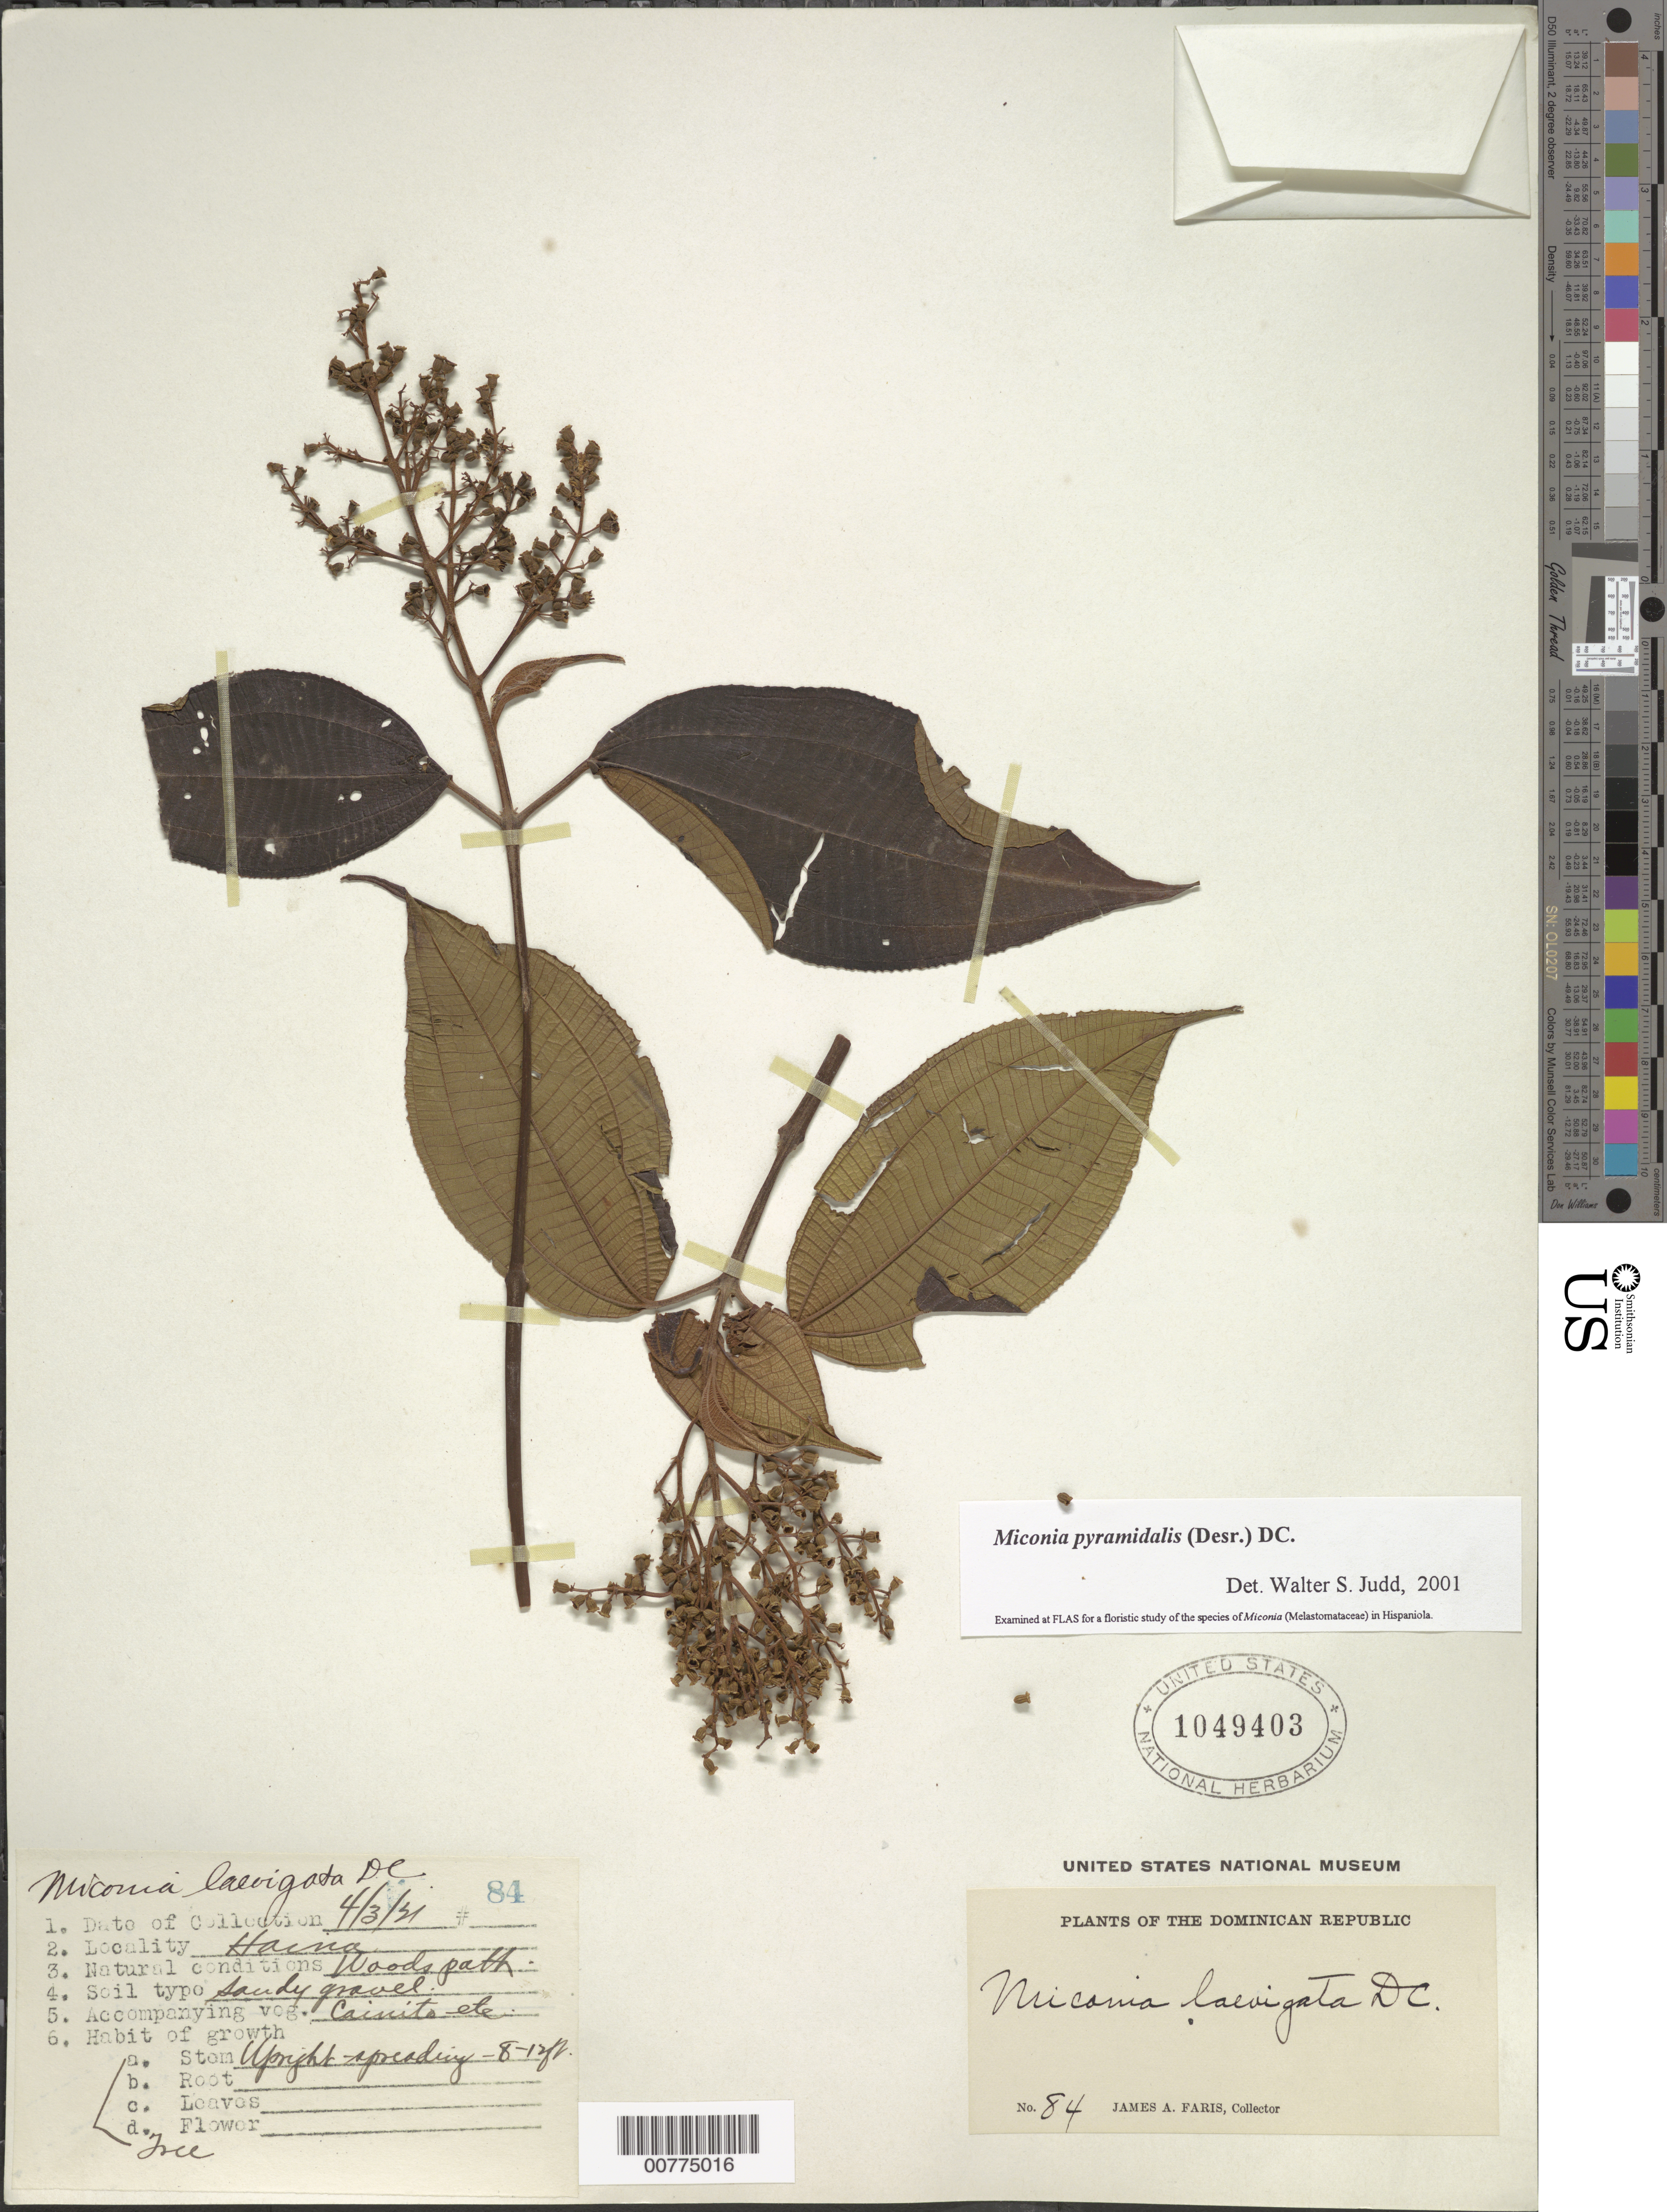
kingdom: Plantae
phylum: Tracheophyta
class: Magnoliopsida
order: Myrtales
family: Melastomataceae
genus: Miconia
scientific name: Miconia pyramidalis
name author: (Desr.) DC.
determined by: Judd, Walter S.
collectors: J. Faris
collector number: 84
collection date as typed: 04 Mar 1931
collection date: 1931-03-04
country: Dominican Republic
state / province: San Cristóbal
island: Hispaniola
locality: Haina.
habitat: Woods path, sandy gravel; accompanying vegetation Cainito, etc.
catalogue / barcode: US 1049403